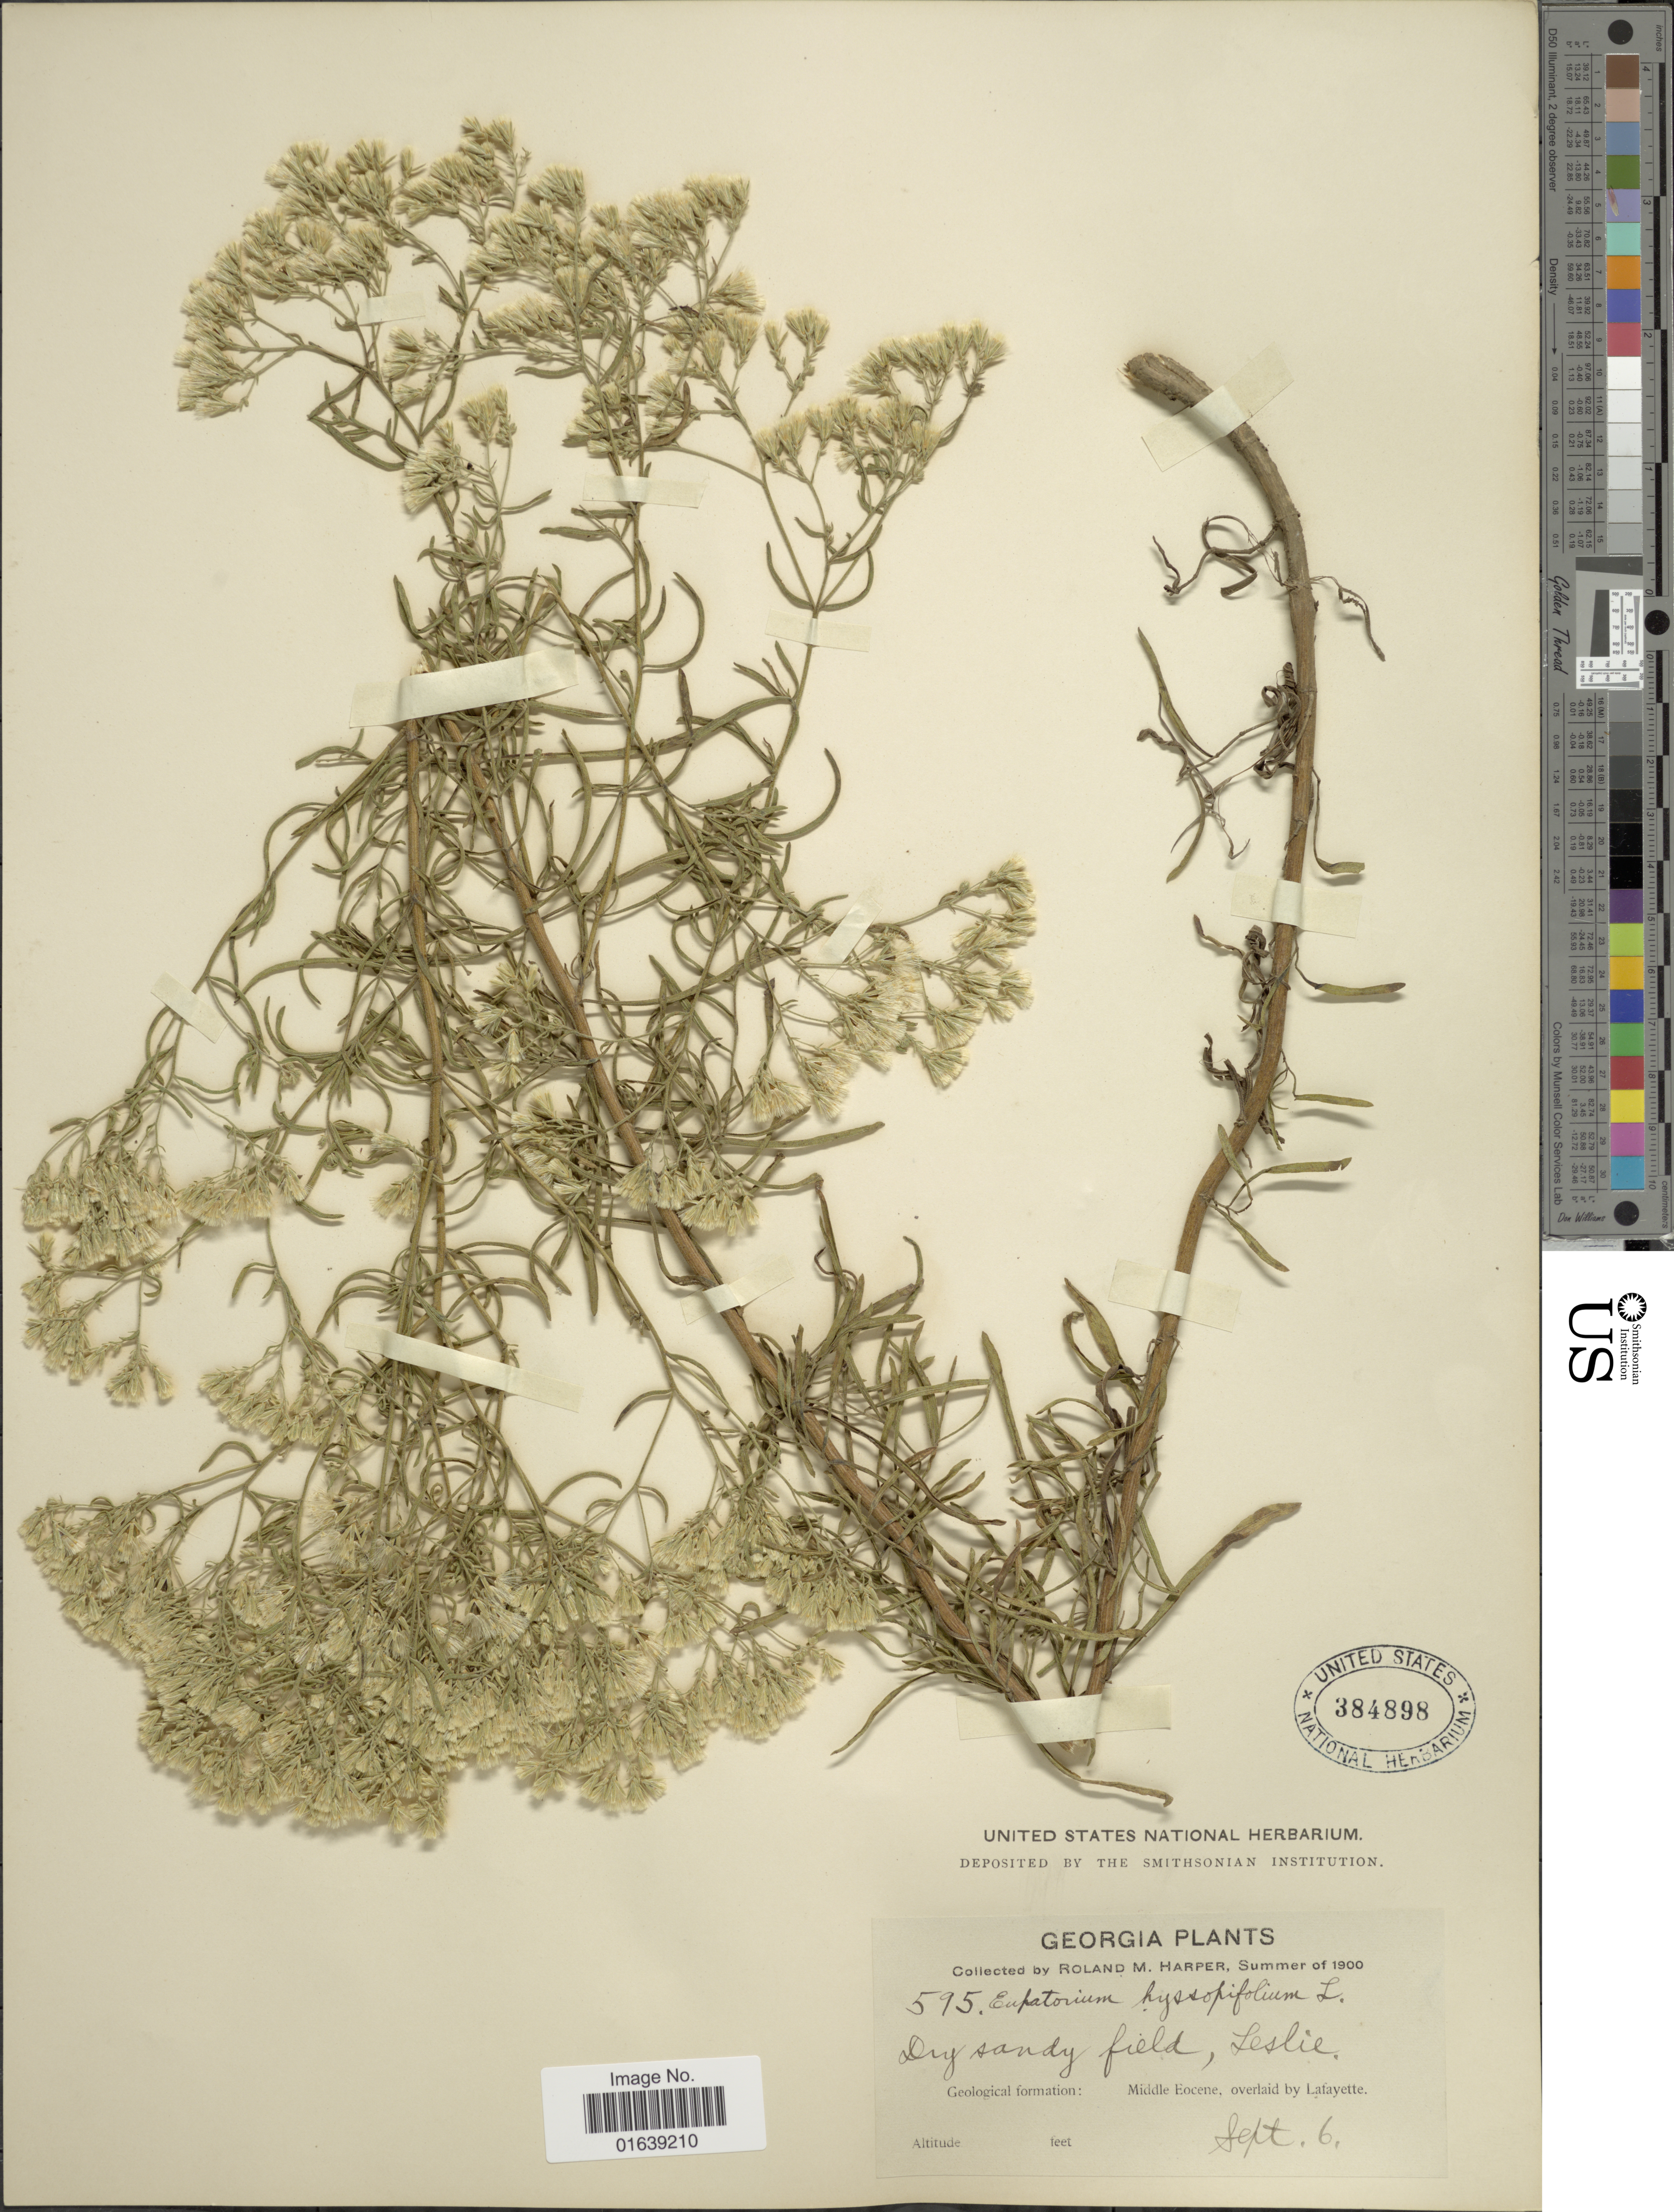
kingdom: Plantae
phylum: Tracheophyta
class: Magnoliopsida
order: Asterales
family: Asteraceae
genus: Eupatorium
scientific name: Eupatorium hyssopifolium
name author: L.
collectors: R. M. Harper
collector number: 595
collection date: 1900-09-06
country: United States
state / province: Georgia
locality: Dry sandy field, Leslie.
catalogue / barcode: US 384898